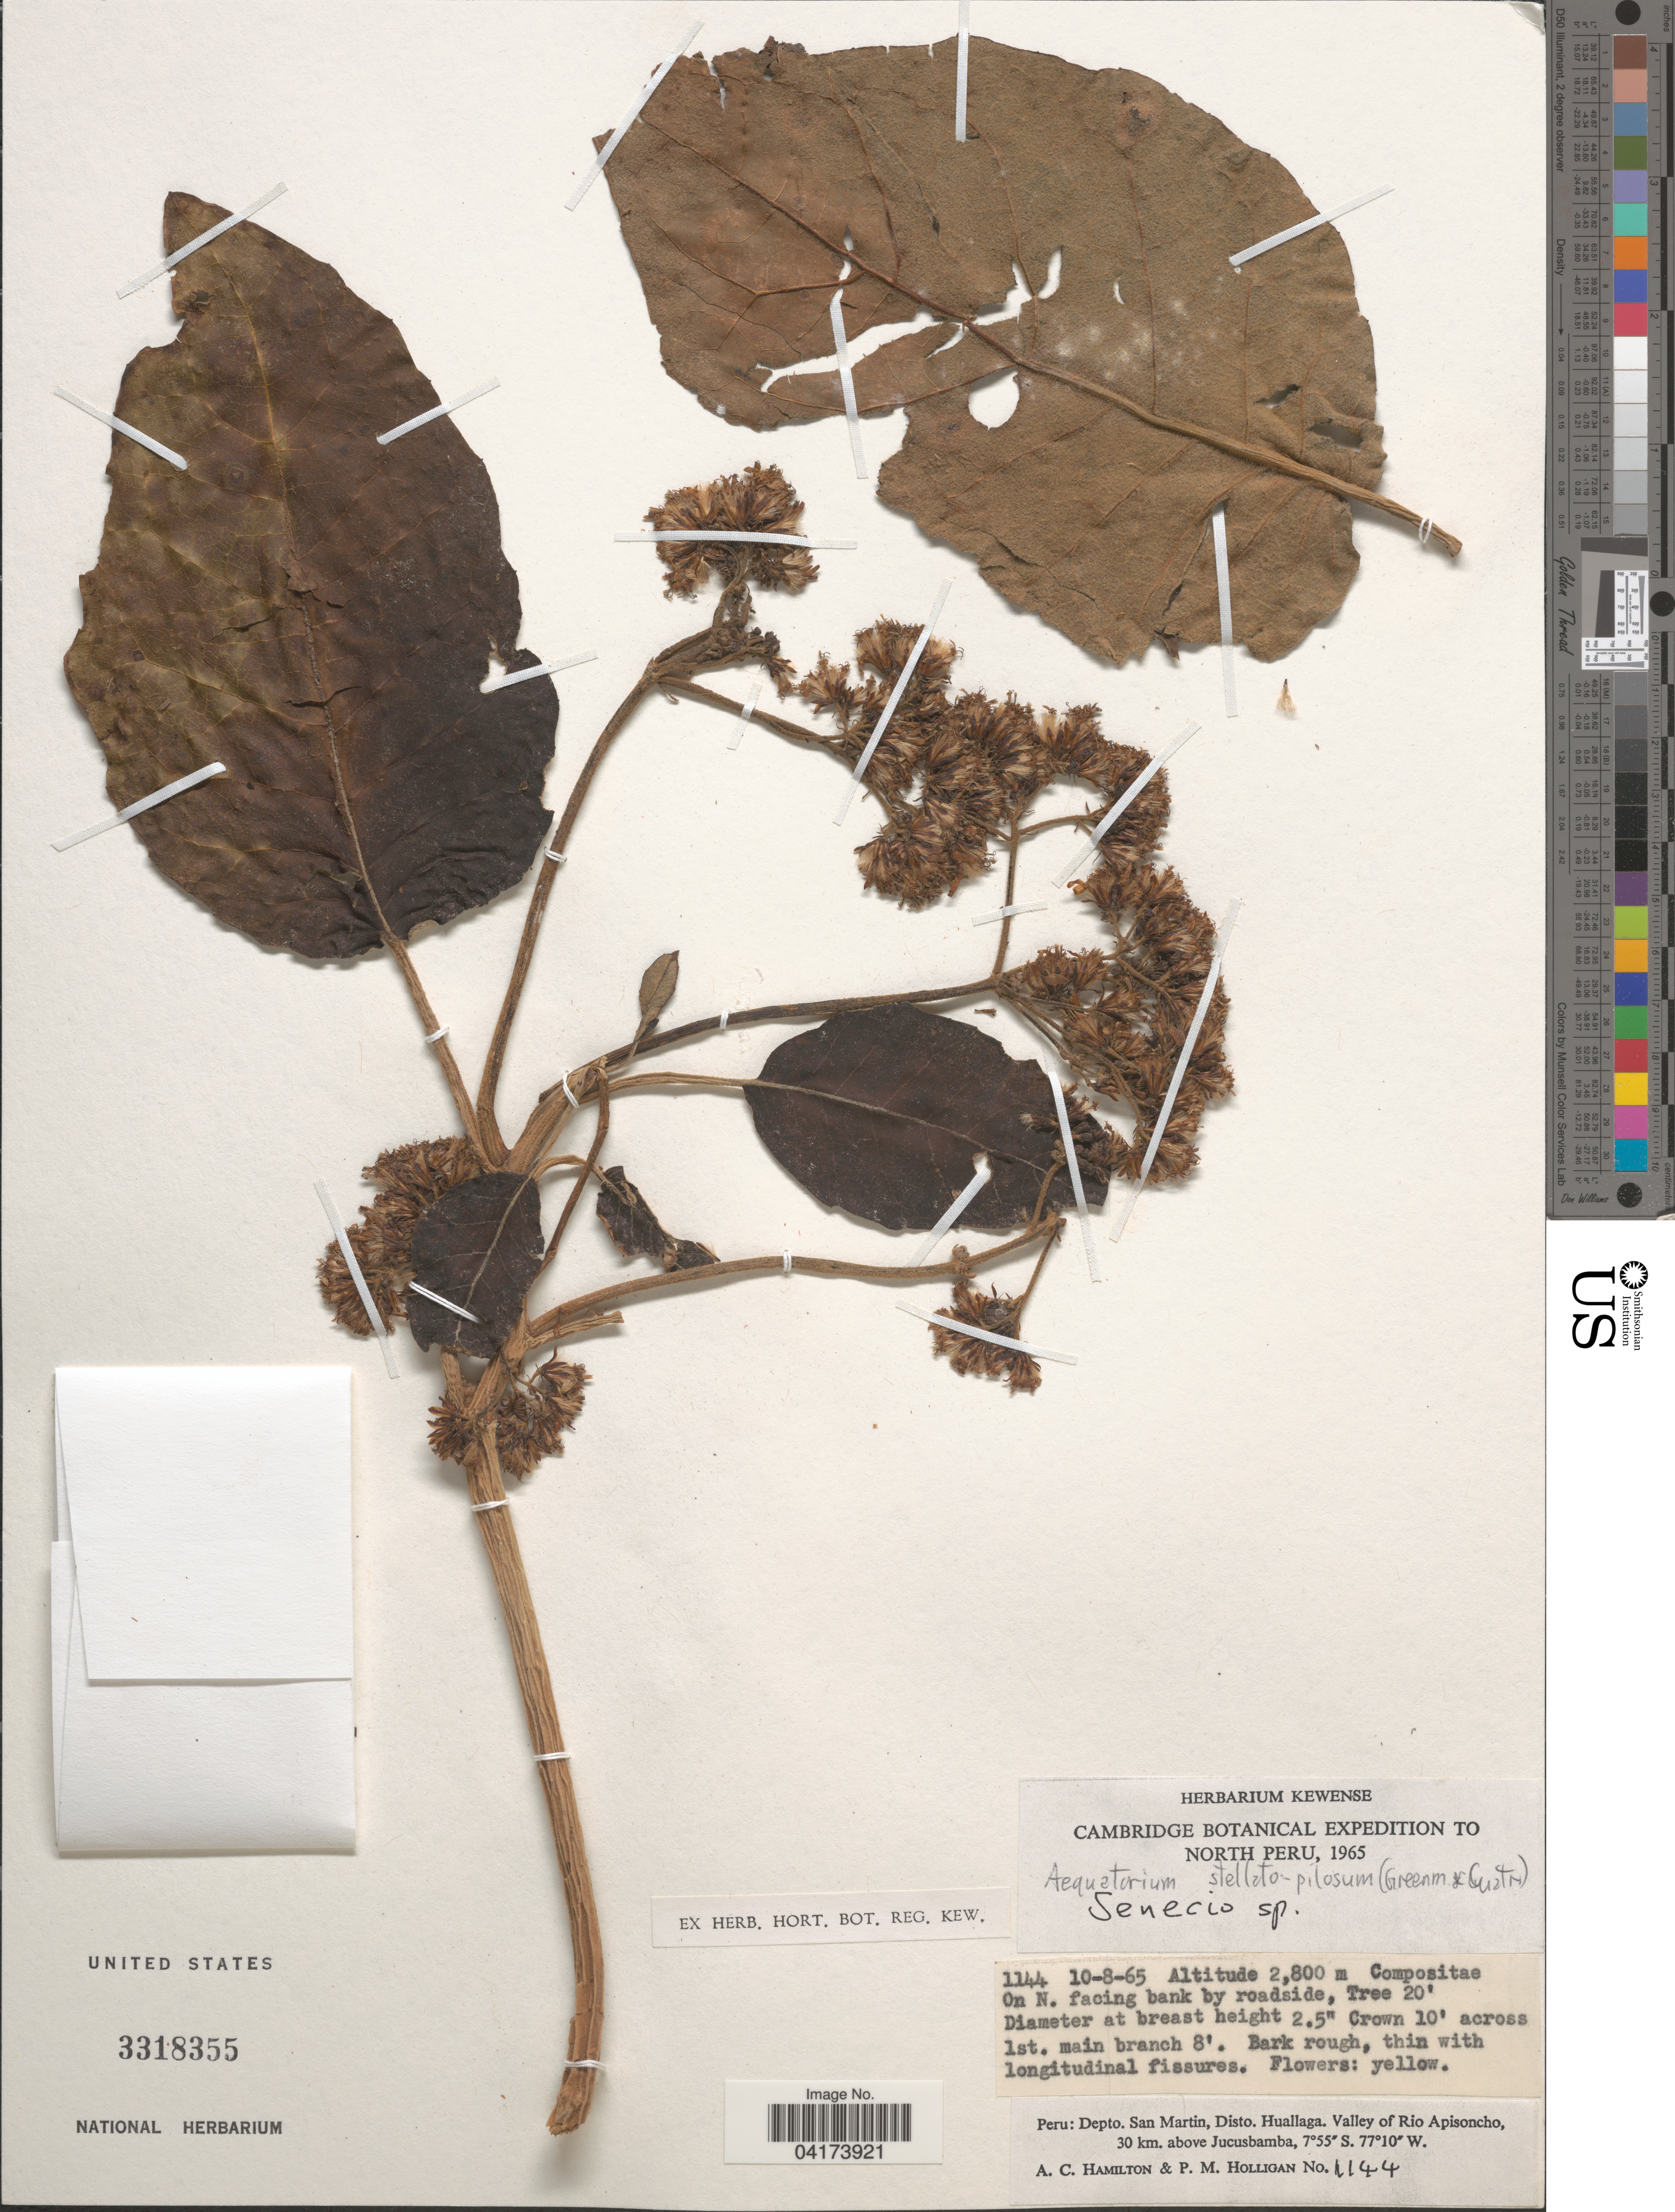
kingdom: Plantae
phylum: Tracheophyta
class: Magnoliopsida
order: Asterales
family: Asteraceae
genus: Aequatorium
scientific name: Aequatorium stellatopilosum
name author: (Greenm. & Cuatrec.) C. Jeffrey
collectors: A. Hamilton & P. Holligan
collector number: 1144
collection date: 1965-08-10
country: Peru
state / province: San Martin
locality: Cambridge Botanical Expedition to North Peru, 1965. On N. facing bank by roadside. Depto. San Martin, Disto. Huallaga. Valley of Rio Apisoncho, 30 km. above Jucusbamba.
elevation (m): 2800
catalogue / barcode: US 3318355